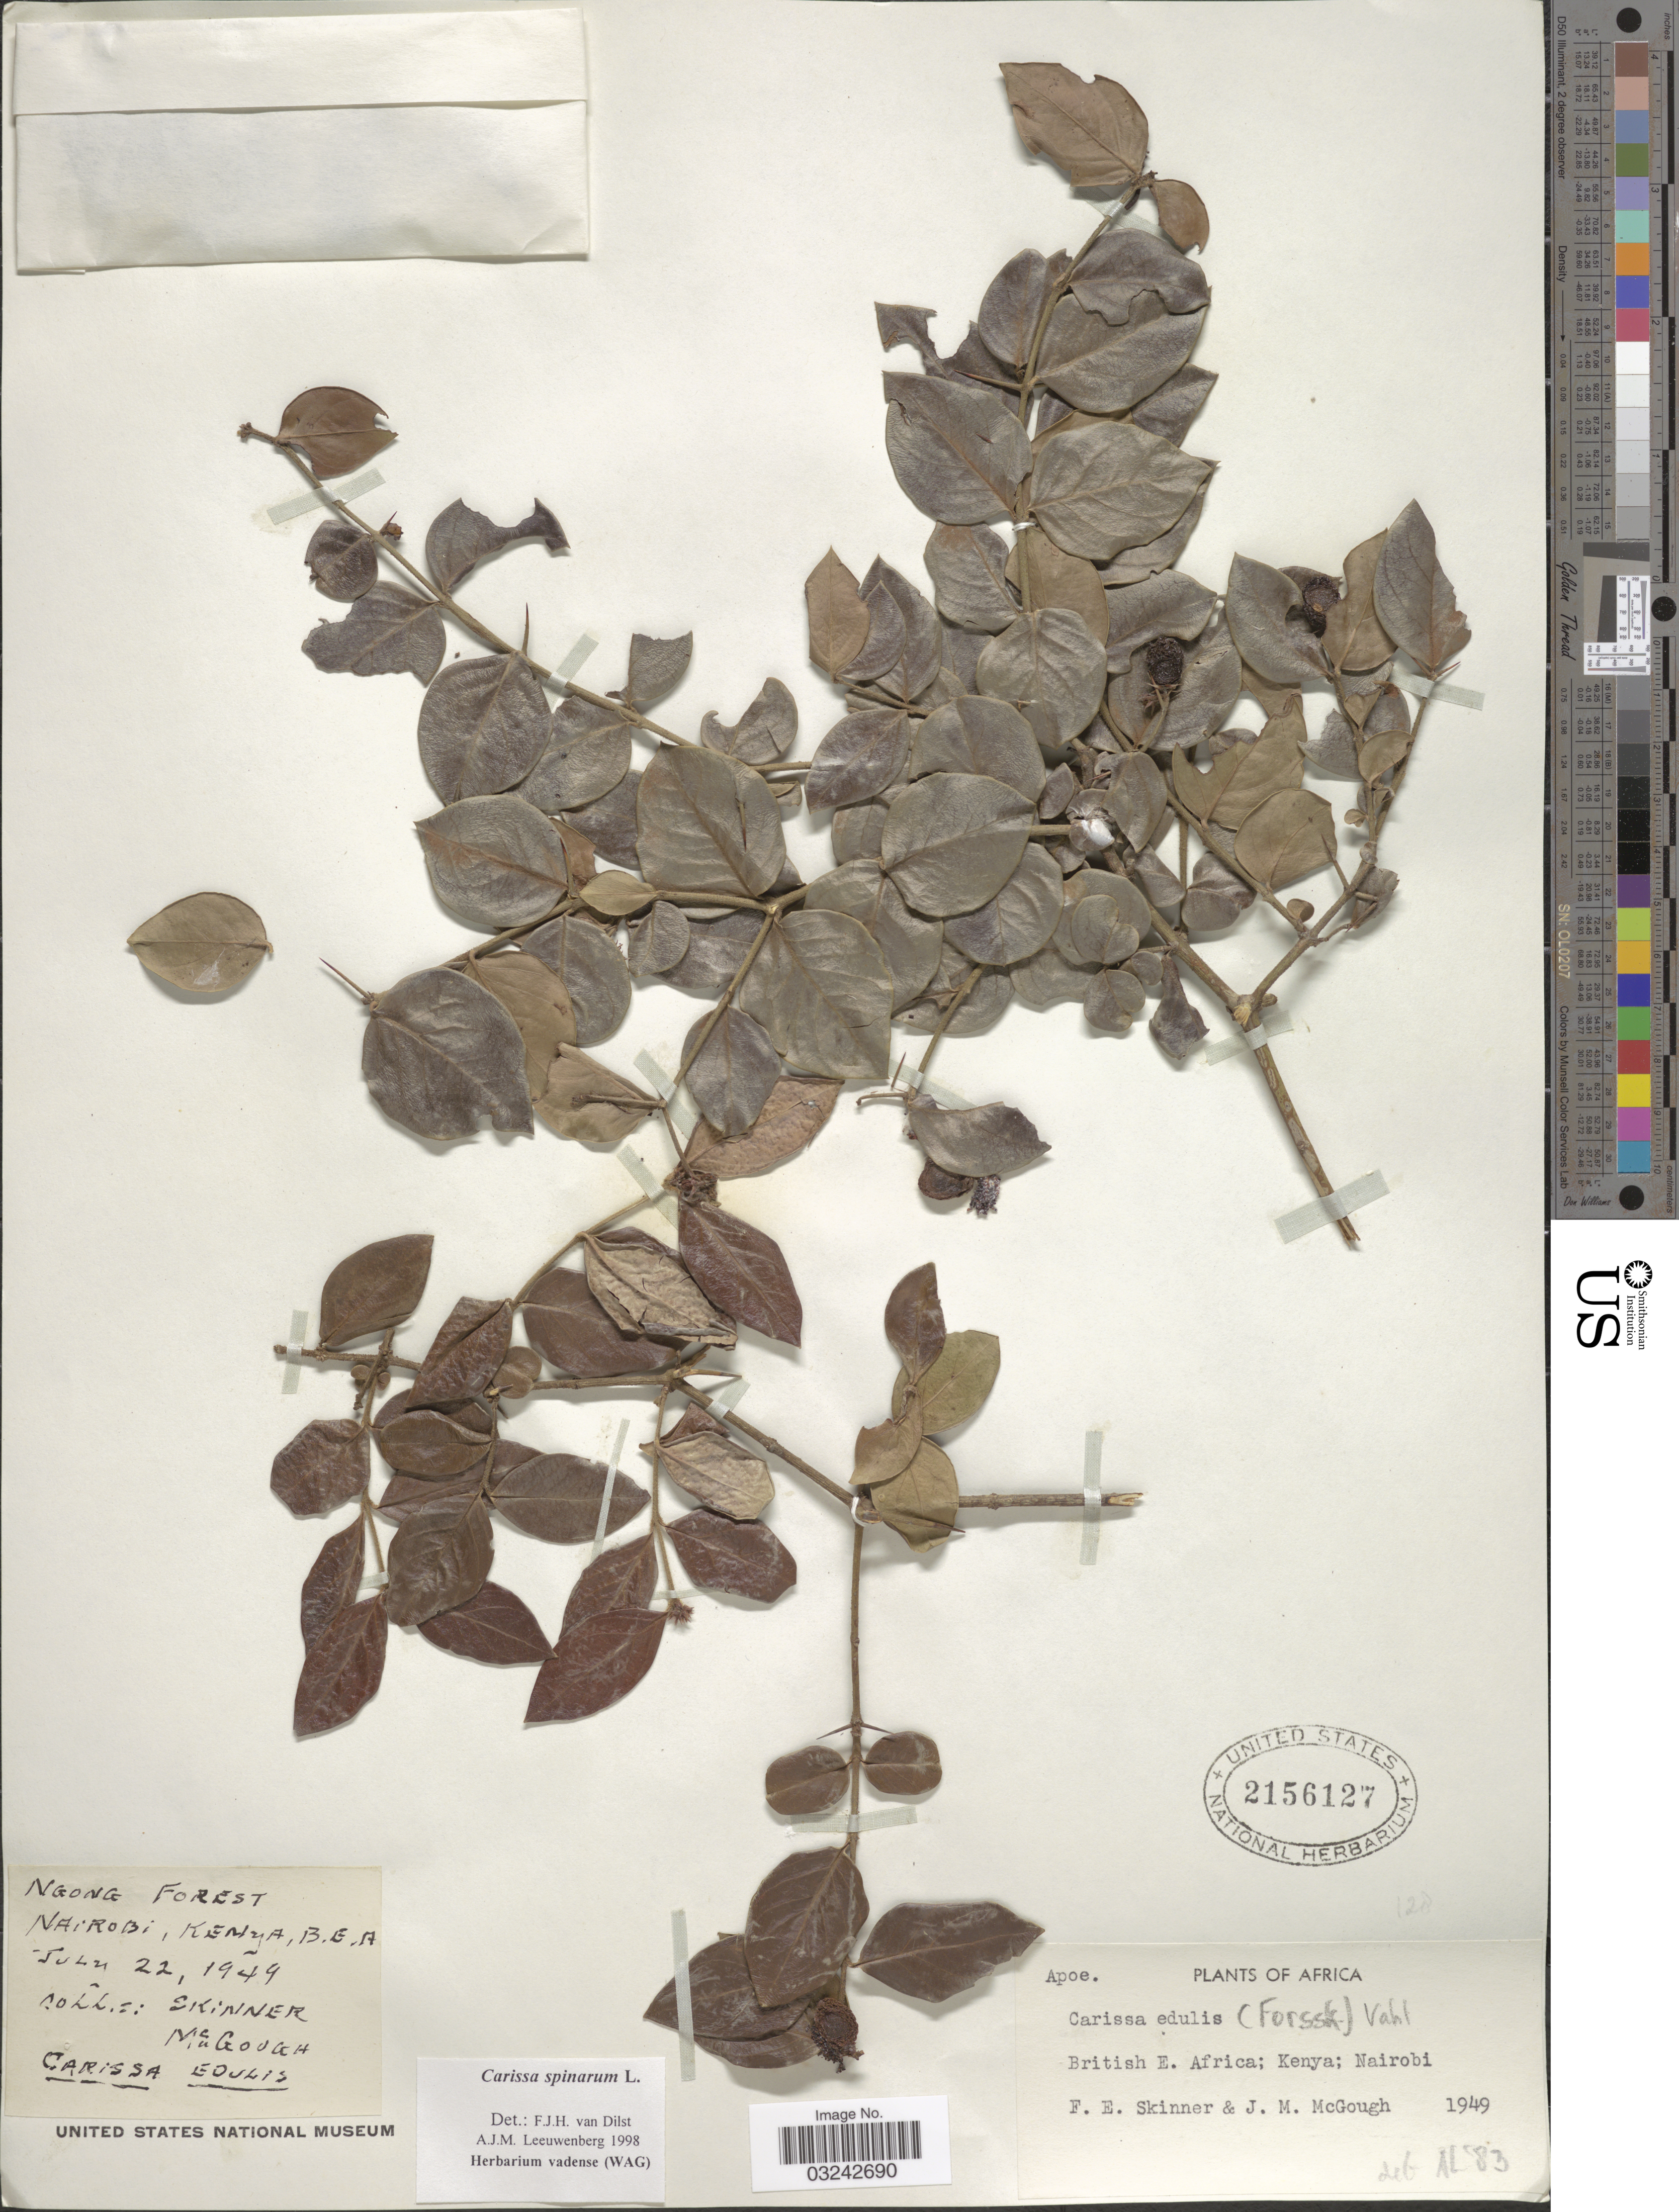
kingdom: Plantae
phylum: Tracheophyta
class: Magnoliopsida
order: Gentianales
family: Apocynaceae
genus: Carissa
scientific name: Carissa spinarum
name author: L.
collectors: F. Skinner & J. Mcgough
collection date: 1949-07-22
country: Kenya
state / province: Nairobi Area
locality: Ngong Forest, Nairobi, British E. Africa.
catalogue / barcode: US 2156127